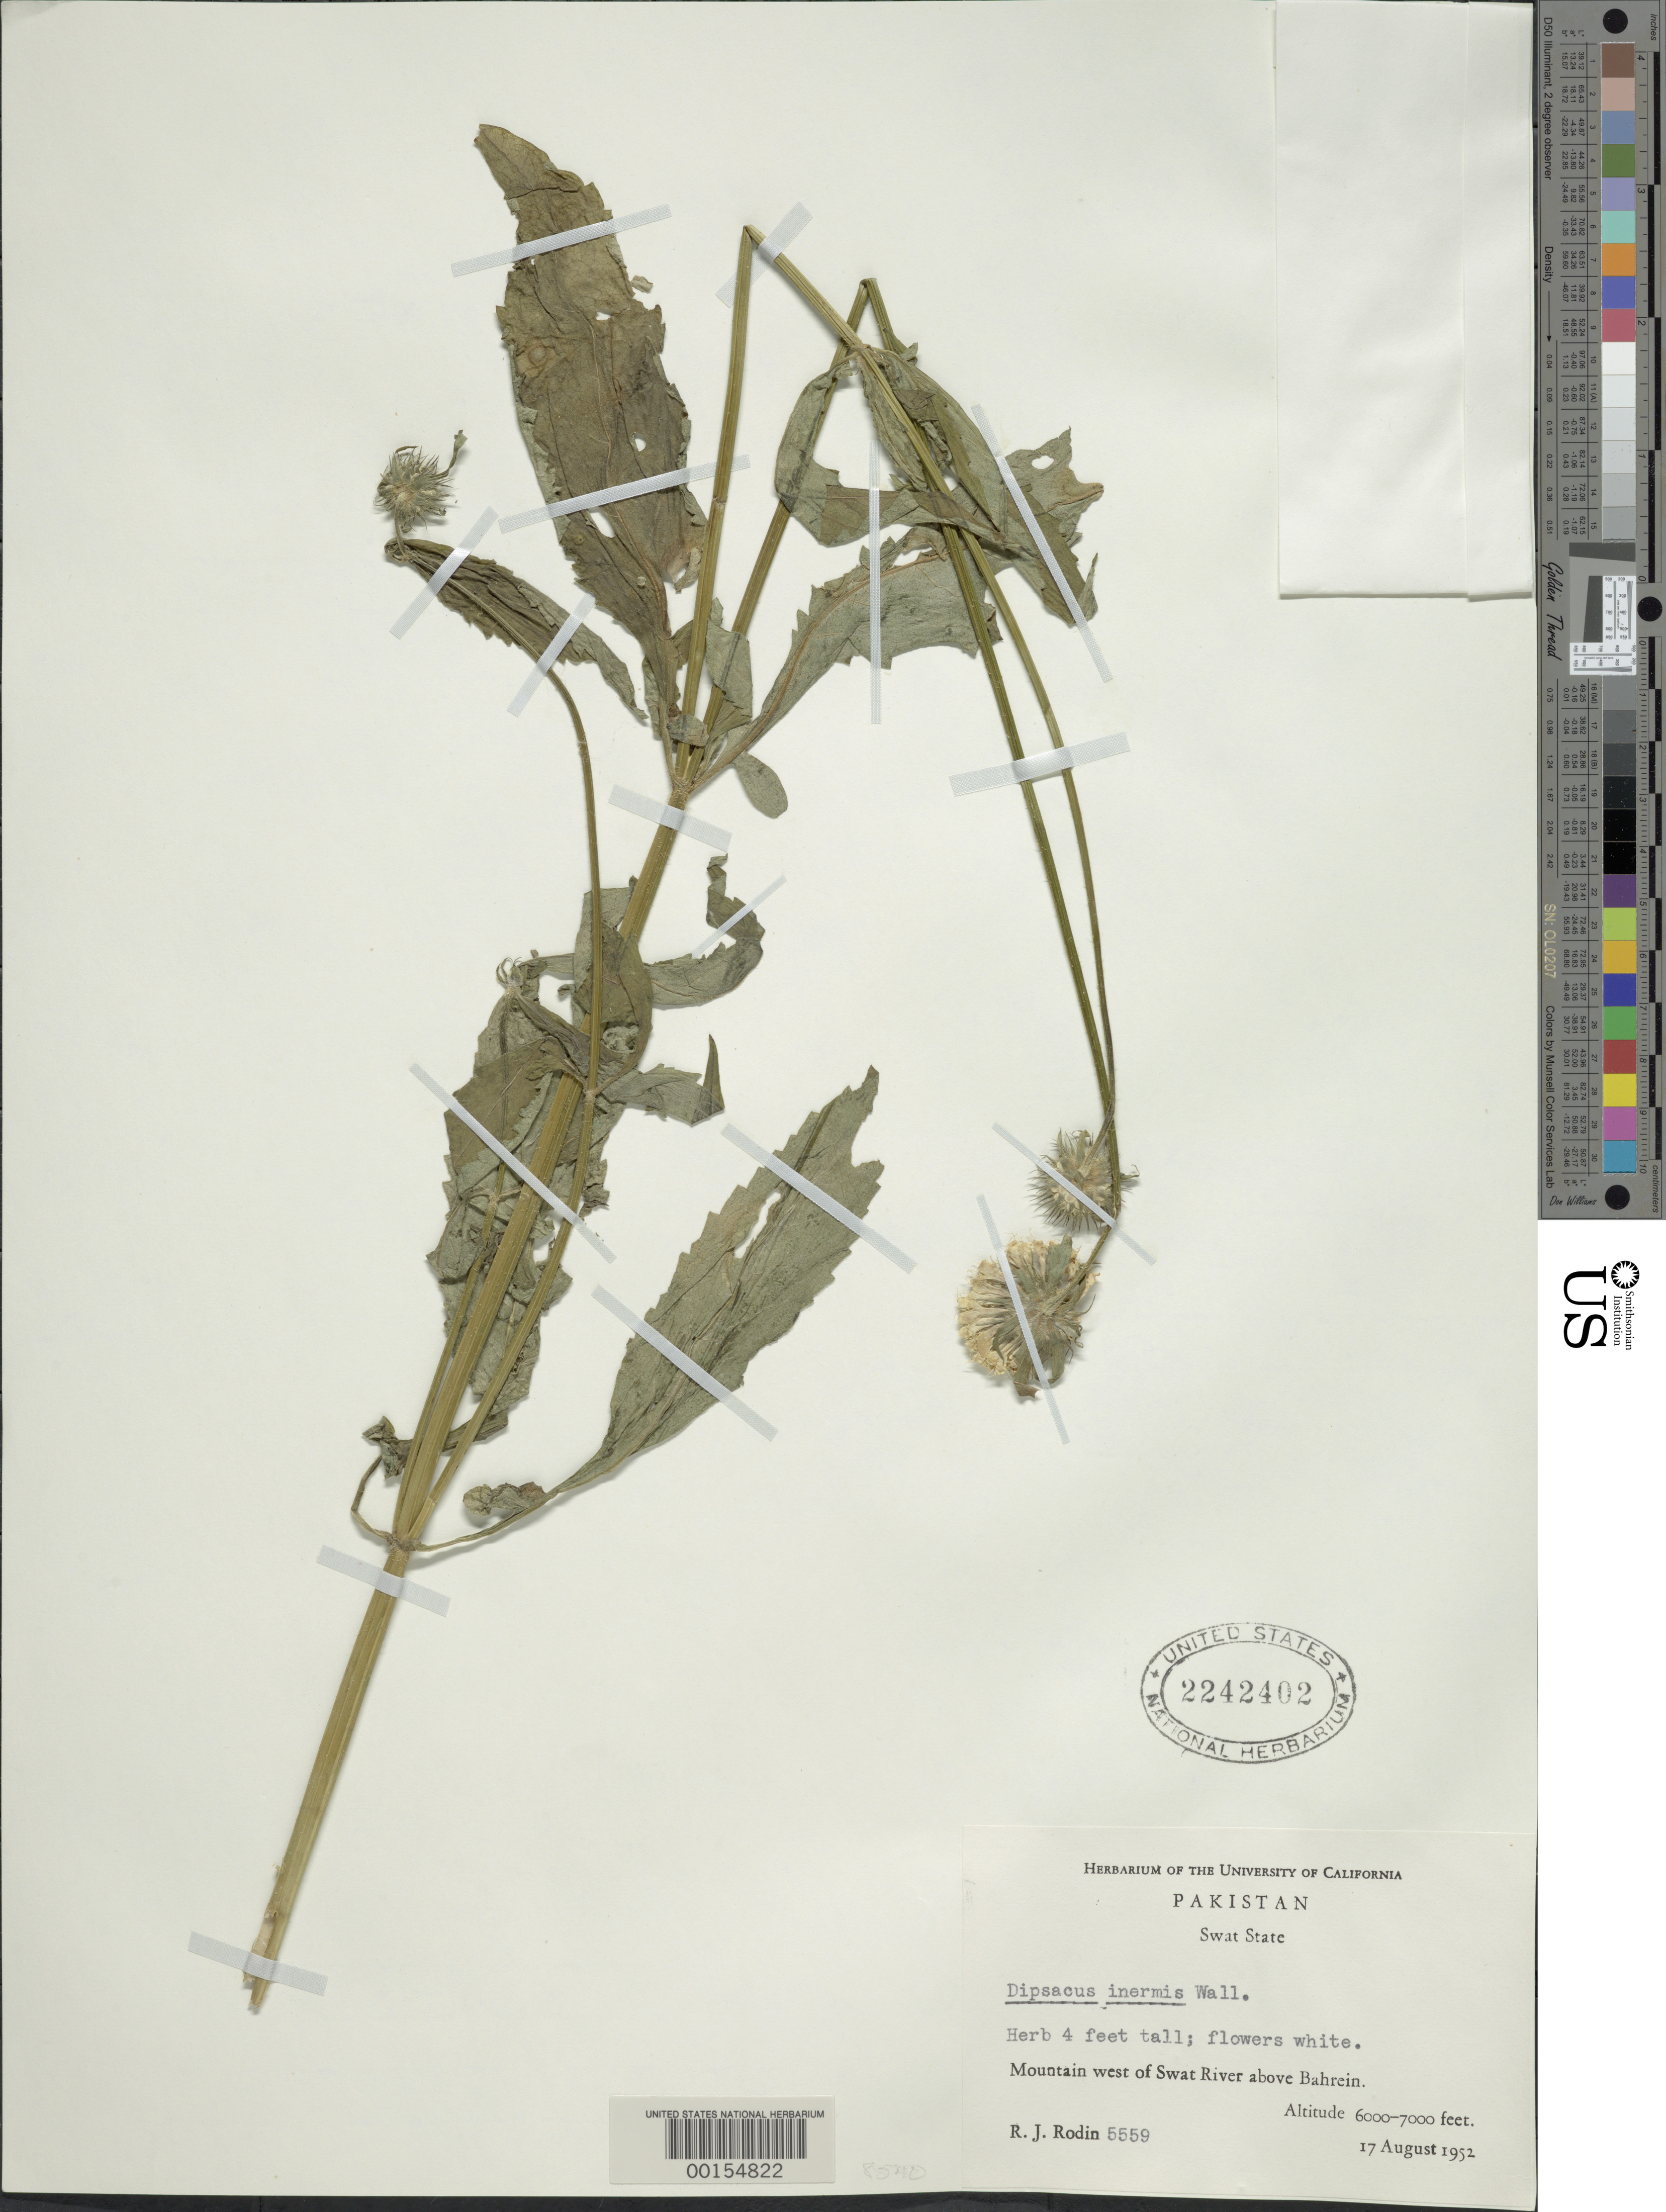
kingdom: Plantae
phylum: Tracheophyta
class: Magnoliopsida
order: Dipsacales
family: Caprifoliaceae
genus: Dipsacus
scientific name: Dipsacus inermis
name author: Wall.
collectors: R. J. Rodin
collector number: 5559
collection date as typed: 17 Aug 1952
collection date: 1952-08-17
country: Pakistan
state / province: Khyber Pakhtunkhwa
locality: Swat State. Mountain west of Swat River above Bahrein.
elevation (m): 1829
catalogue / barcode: US 2242402